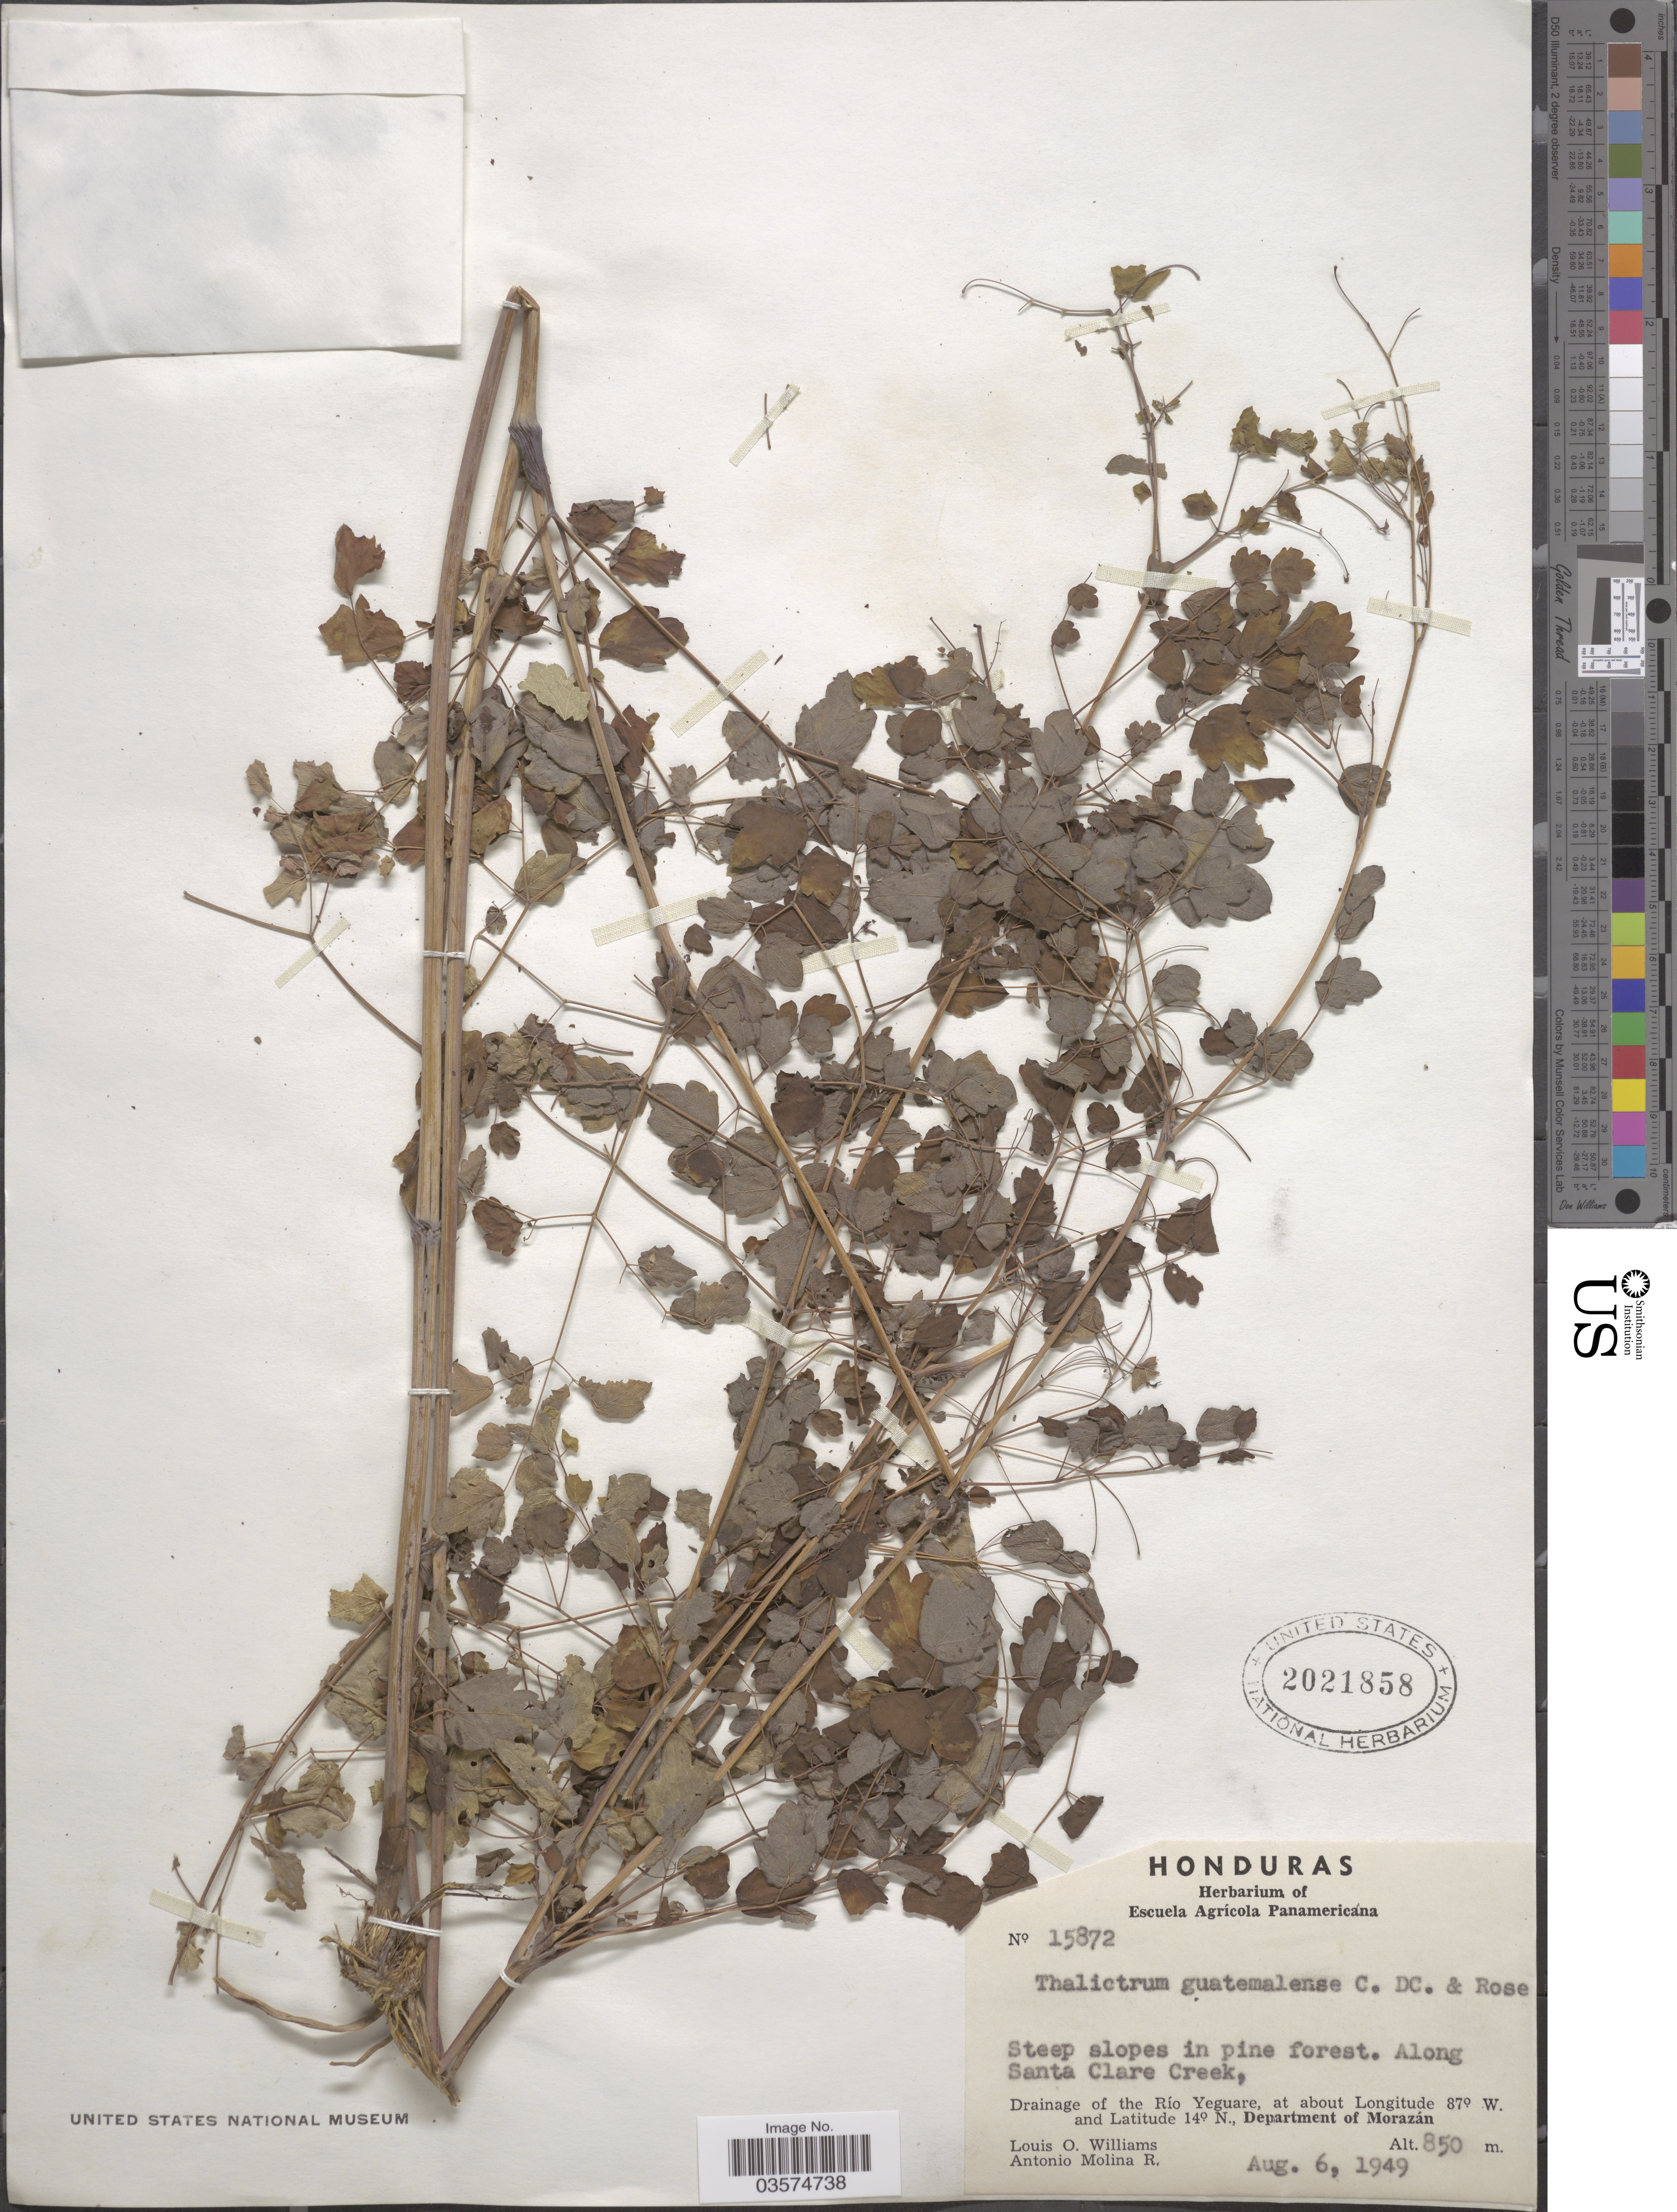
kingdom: Plantae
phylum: Tracheophyta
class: Magnoliopsida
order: Ranunculales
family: Ranunculaceae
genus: Thalictrum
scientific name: Thalictrum guatemalense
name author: C. DC. & Rose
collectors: L. O. Williams & A. Molina R.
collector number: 15872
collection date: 1949-08-06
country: Honduras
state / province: Fco. Morazán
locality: Steep slopes in pine forest. Along Santa Clare Creek. Drainage of the RÍo Yeguare. Department of Morazán.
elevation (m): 850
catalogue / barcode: US 2021858